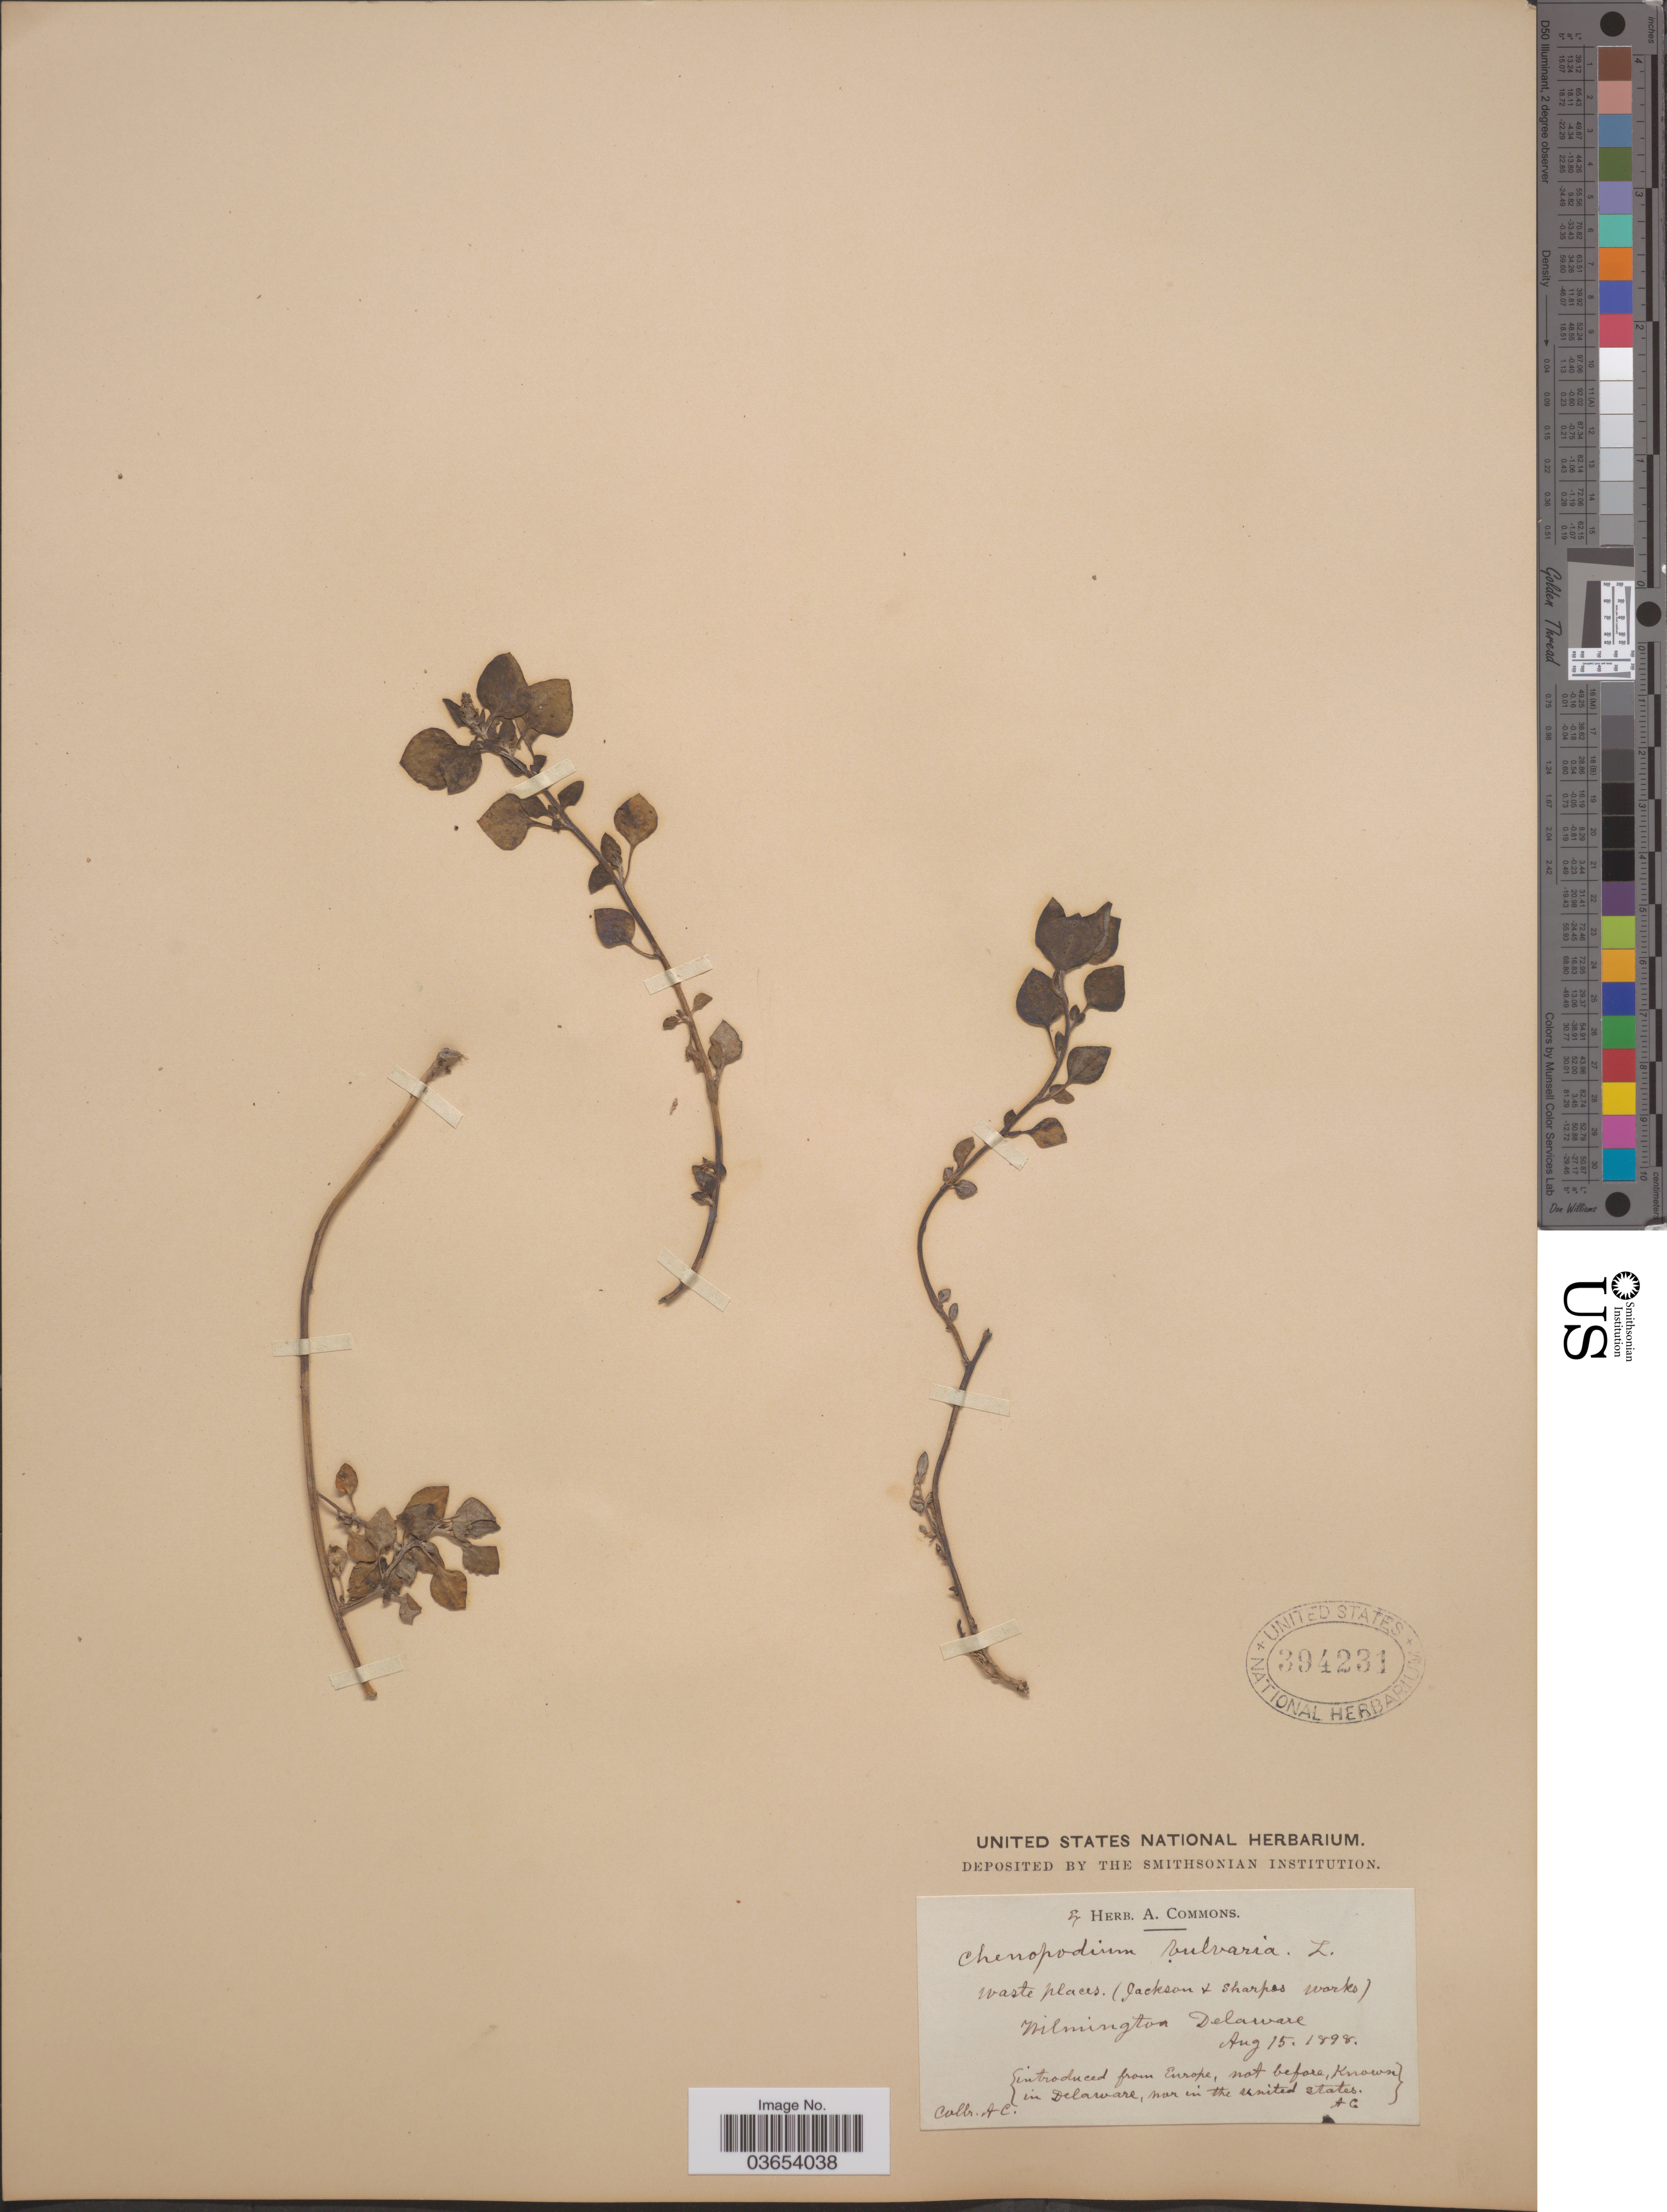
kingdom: Plantae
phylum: Tracheophyta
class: Magnoliopsida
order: Caryophyllales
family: Amaranthaceae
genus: Chenopodium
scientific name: Chenopodium vulvaria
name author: L.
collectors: A. Commons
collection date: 1898-08-15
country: United States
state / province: Delaware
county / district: New Castle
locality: Waste places. (Jackson + Sharpes works). Wilmington.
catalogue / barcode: US 394231